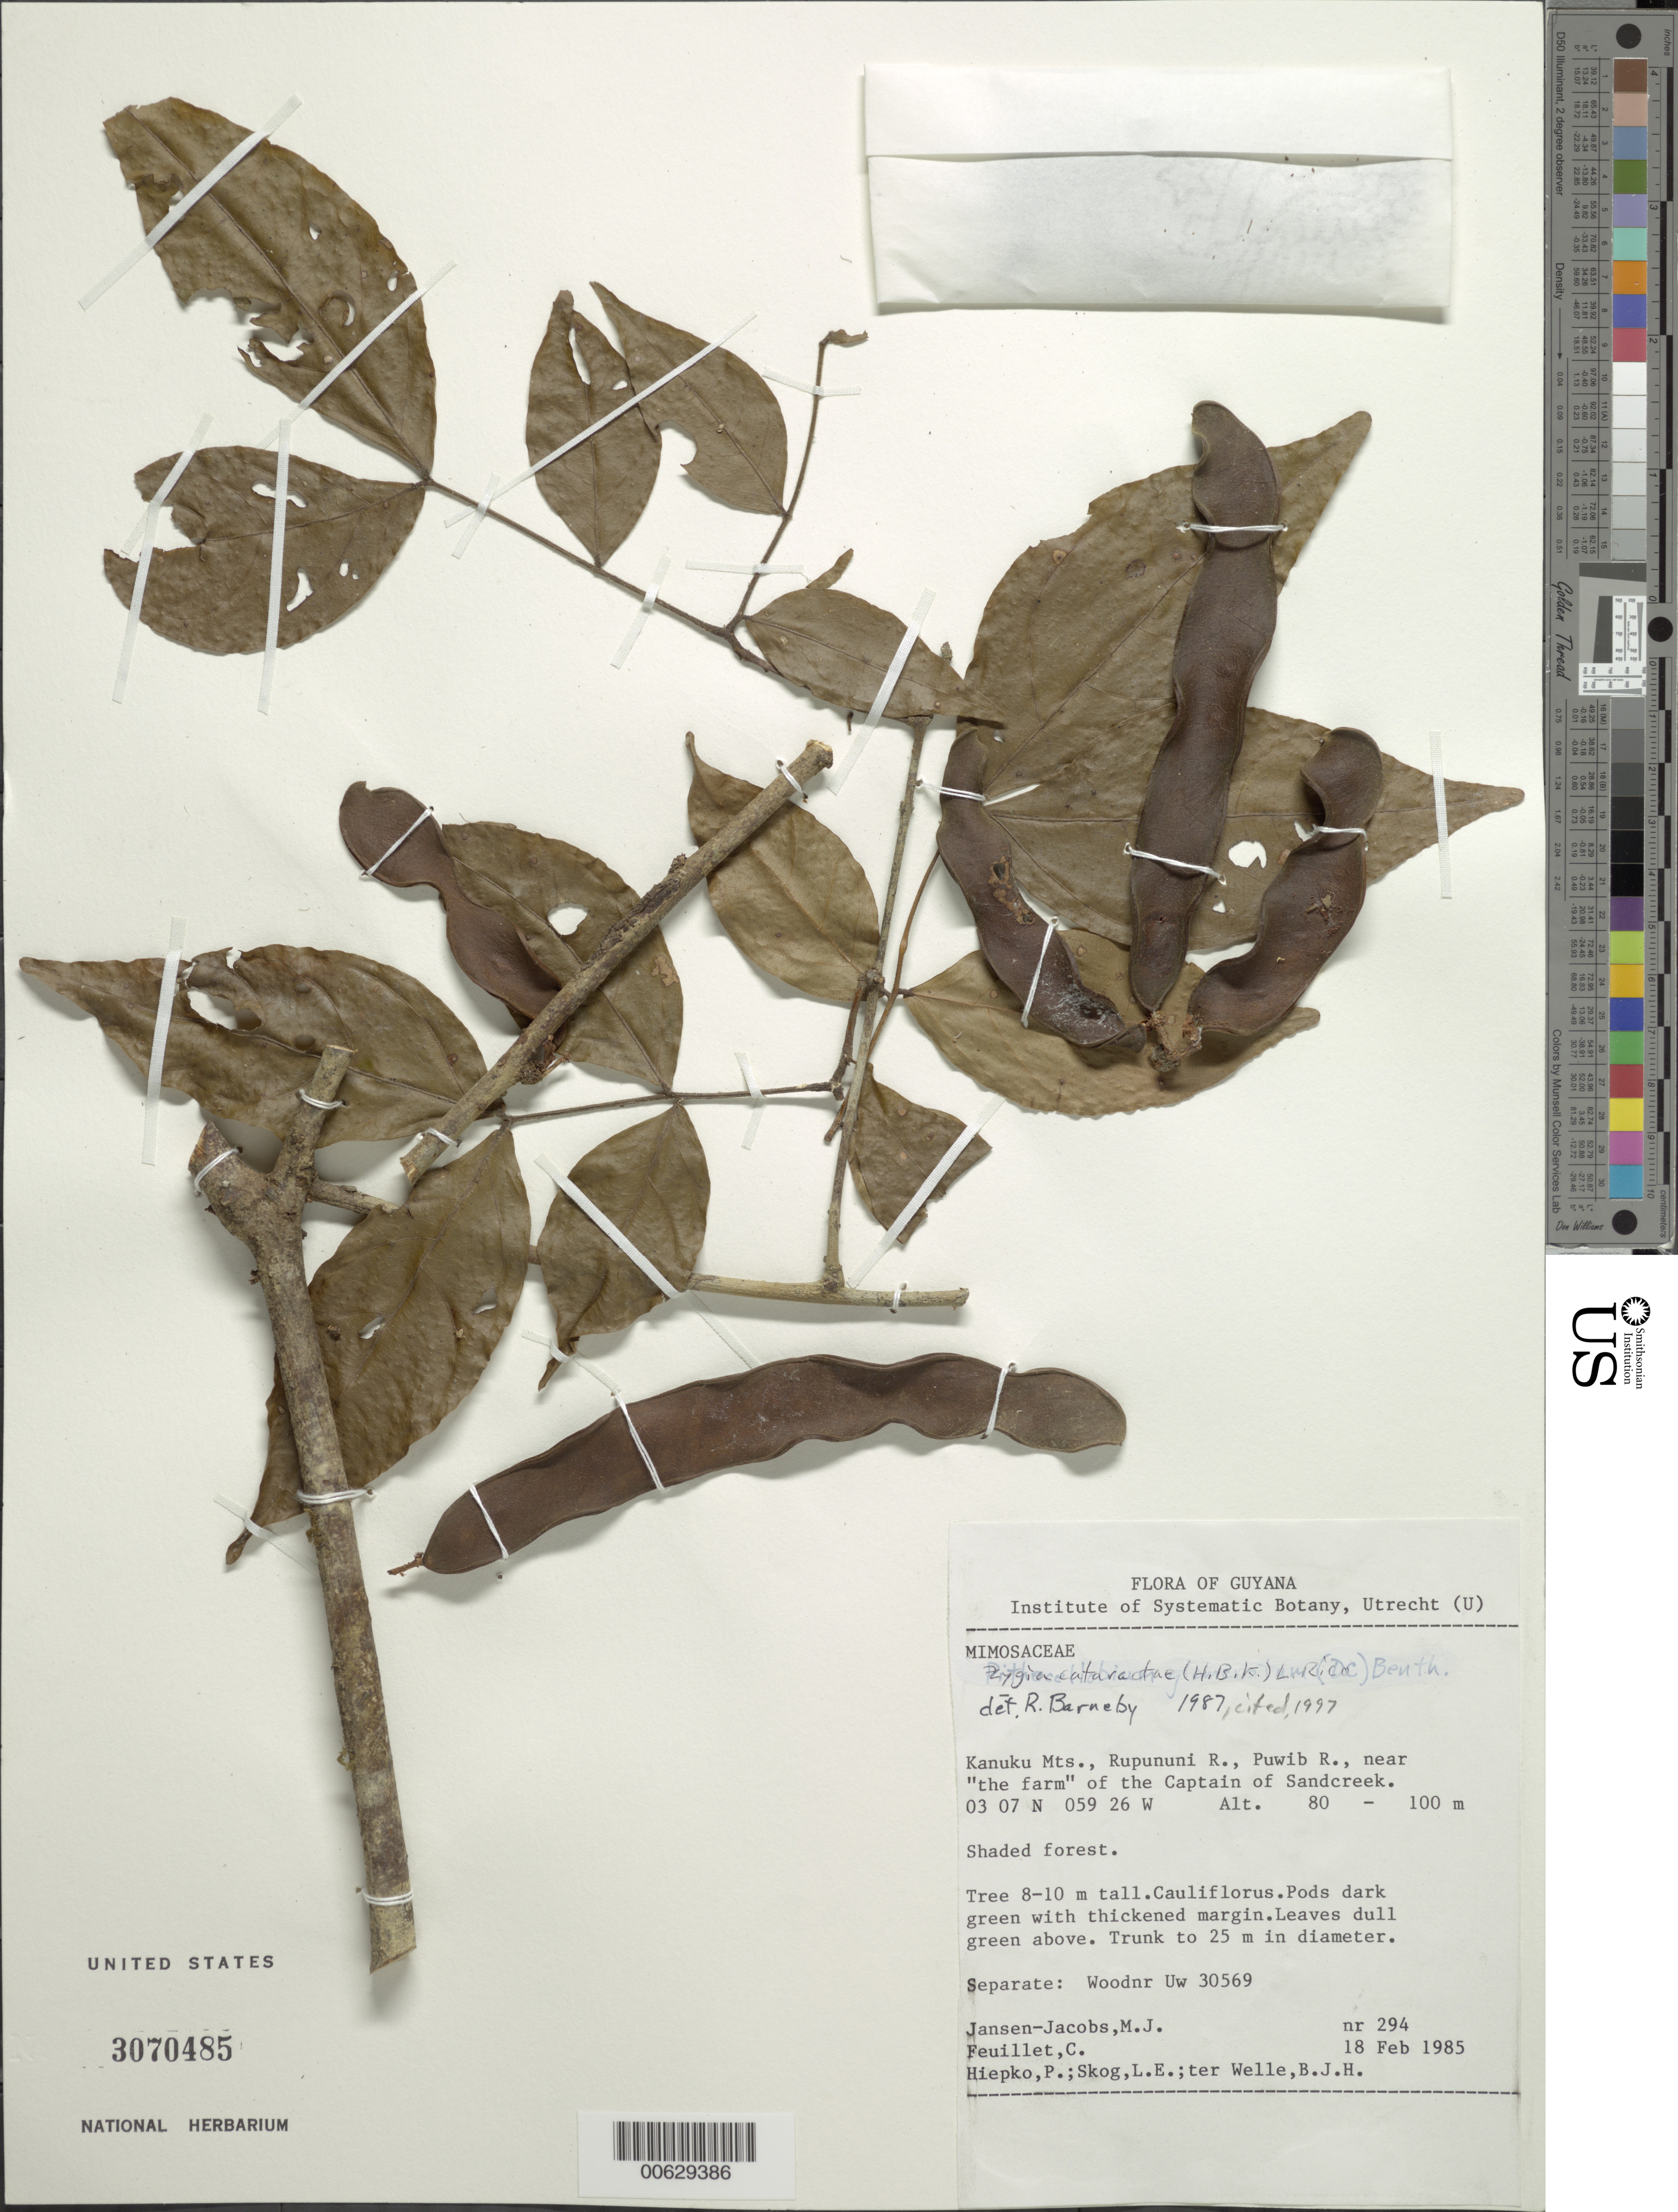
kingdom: Plantae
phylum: Tracheophyta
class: Magnoliopsida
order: Fabales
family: Fabaceae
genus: Zygia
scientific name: Zygia cataractae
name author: (Kunth) L. Rico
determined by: Barneby, Rupert C., (NY)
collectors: M. J. Jansen-Jacobs, C. Feuillet, P. H. Hiepko, L. E. Skog & B. Welle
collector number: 294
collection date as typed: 18-Feb-85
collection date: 1985-02-18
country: Guyana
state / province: U. Takutu-U. Essequibo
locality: Kanuku Mts., Rupununi R., Puwib R. near "the farm" of the Captain of Sandcreek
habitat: Shaded forest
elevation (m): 80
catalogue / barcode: US 3070485